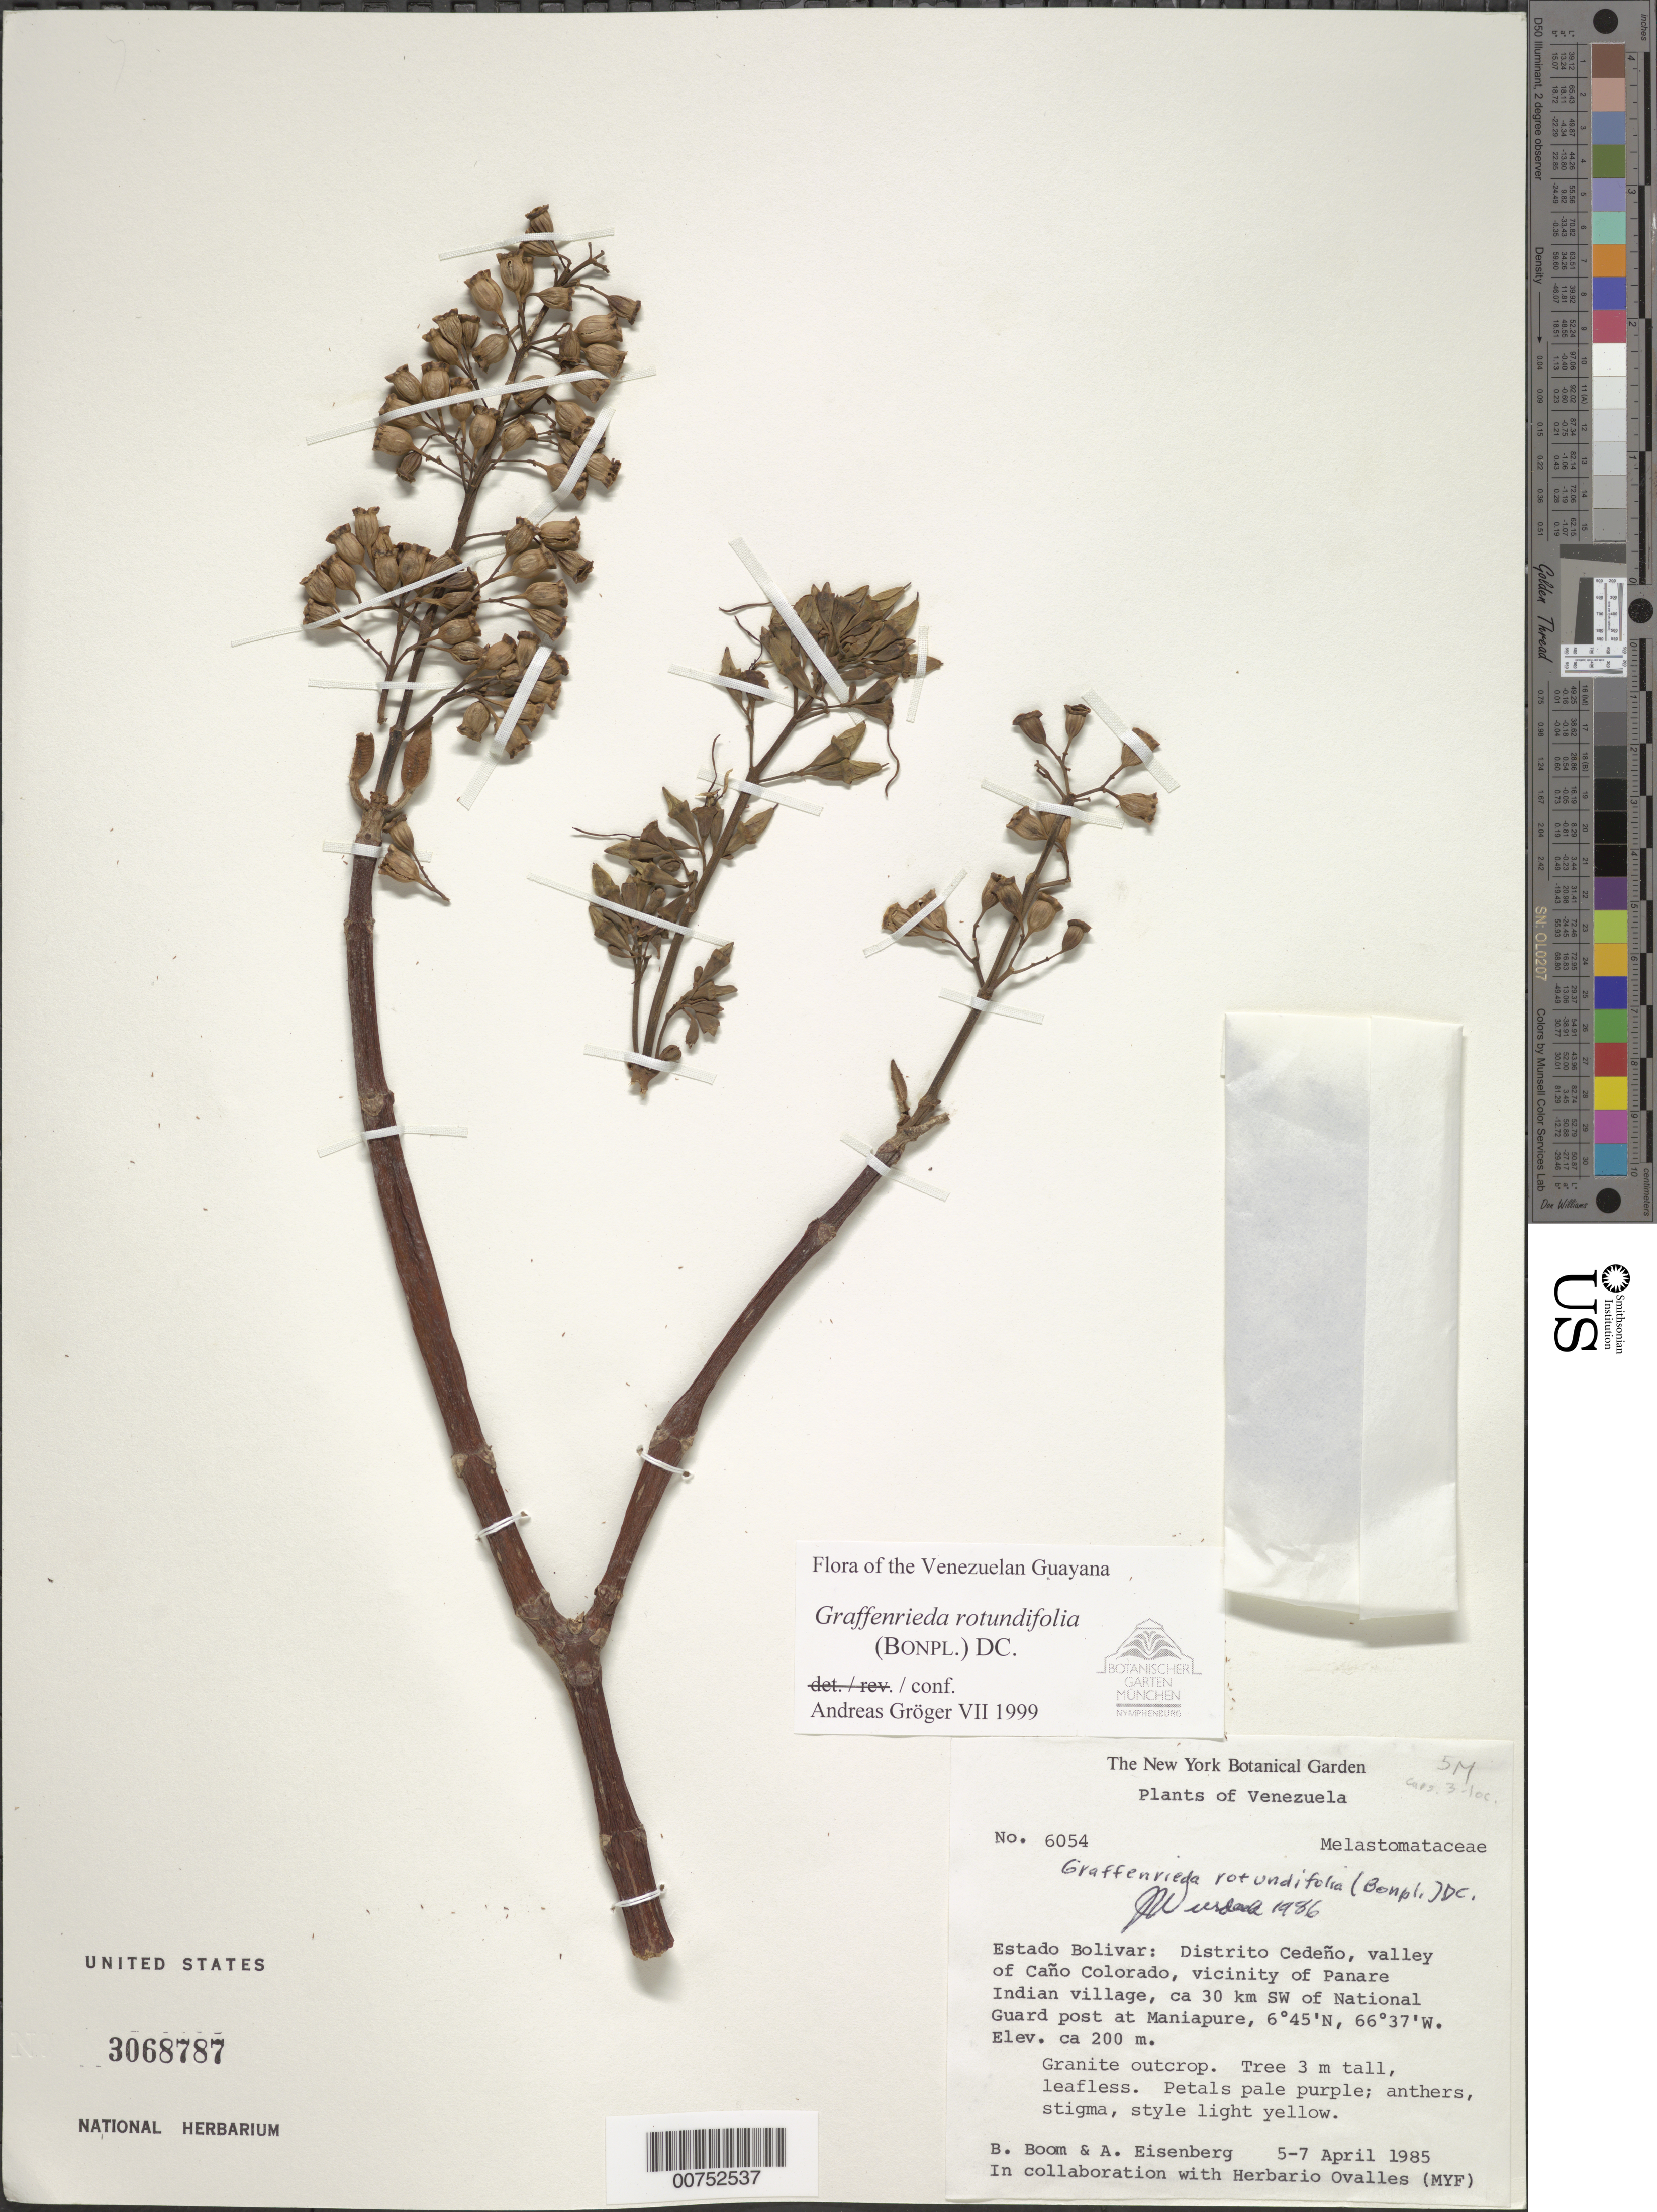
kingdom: Plantae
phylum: Tracheophyta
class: Magnoliopsida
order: Myrtales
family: Melastomataceae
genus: Graffenrieda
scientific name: Graffenrieda rotundifolia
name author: (Bonpl.) DC.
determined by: Gröger, A.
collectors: B. M. Boom & A. Eisenberg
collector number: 6054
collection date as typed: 5-Apr-85 to 7-Apr-85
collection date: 1985-04-05/1985-04-07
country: Venezuela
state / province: Bolívar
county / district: Cedeño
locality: Caño Colorado valley, Panare Indian village vic., ca 30 km SW of National Guard post at Maniapure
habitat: Granite outcrop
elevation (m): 200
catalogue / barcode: US 3068787